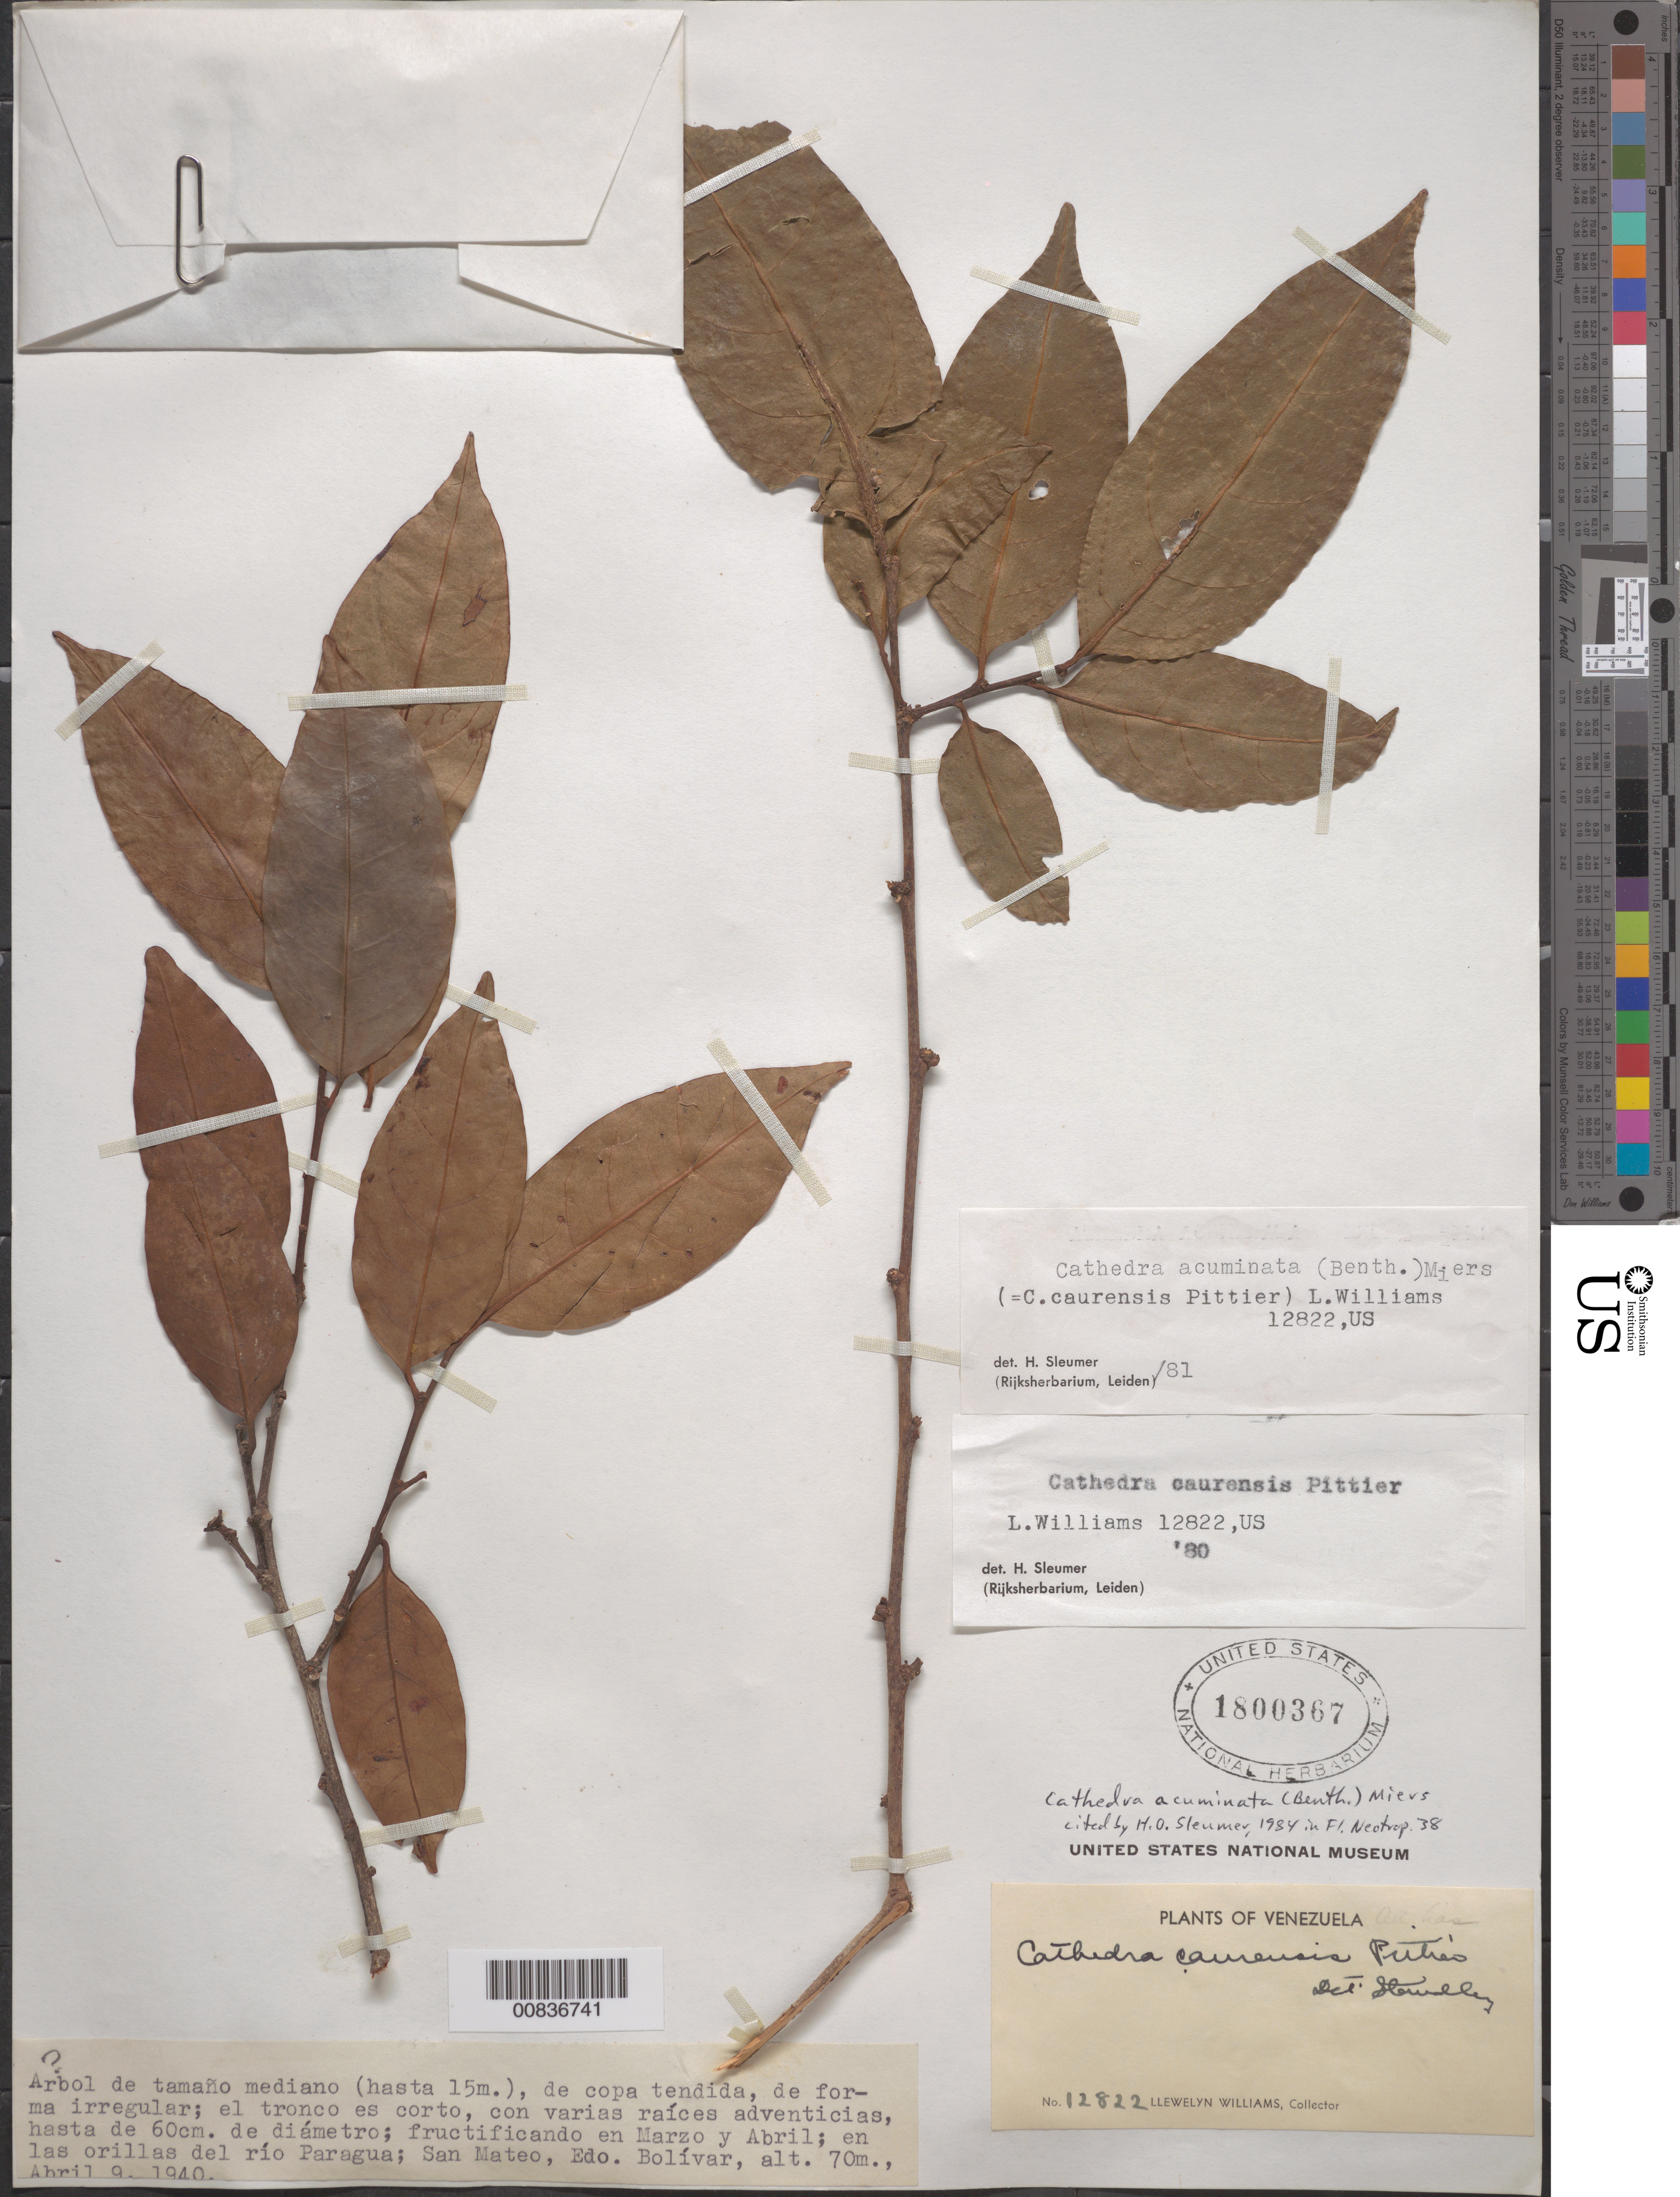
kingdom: Plantae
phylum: Tracheophyta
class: Magnoliopsida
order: Santalales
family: Aptandraceae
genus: Cathedra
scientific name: Cathedra acuminata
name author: (Benth.) Miers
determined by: Sleumer, H. O.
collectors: Ll. Williams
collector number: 12822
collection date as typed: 9-Apr-40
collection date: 1940-04-09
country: Venezuela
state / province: Bolívar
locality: San Mateo, Bajo Paragua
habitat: Riverbank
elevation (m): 70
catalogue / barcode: US 1800367